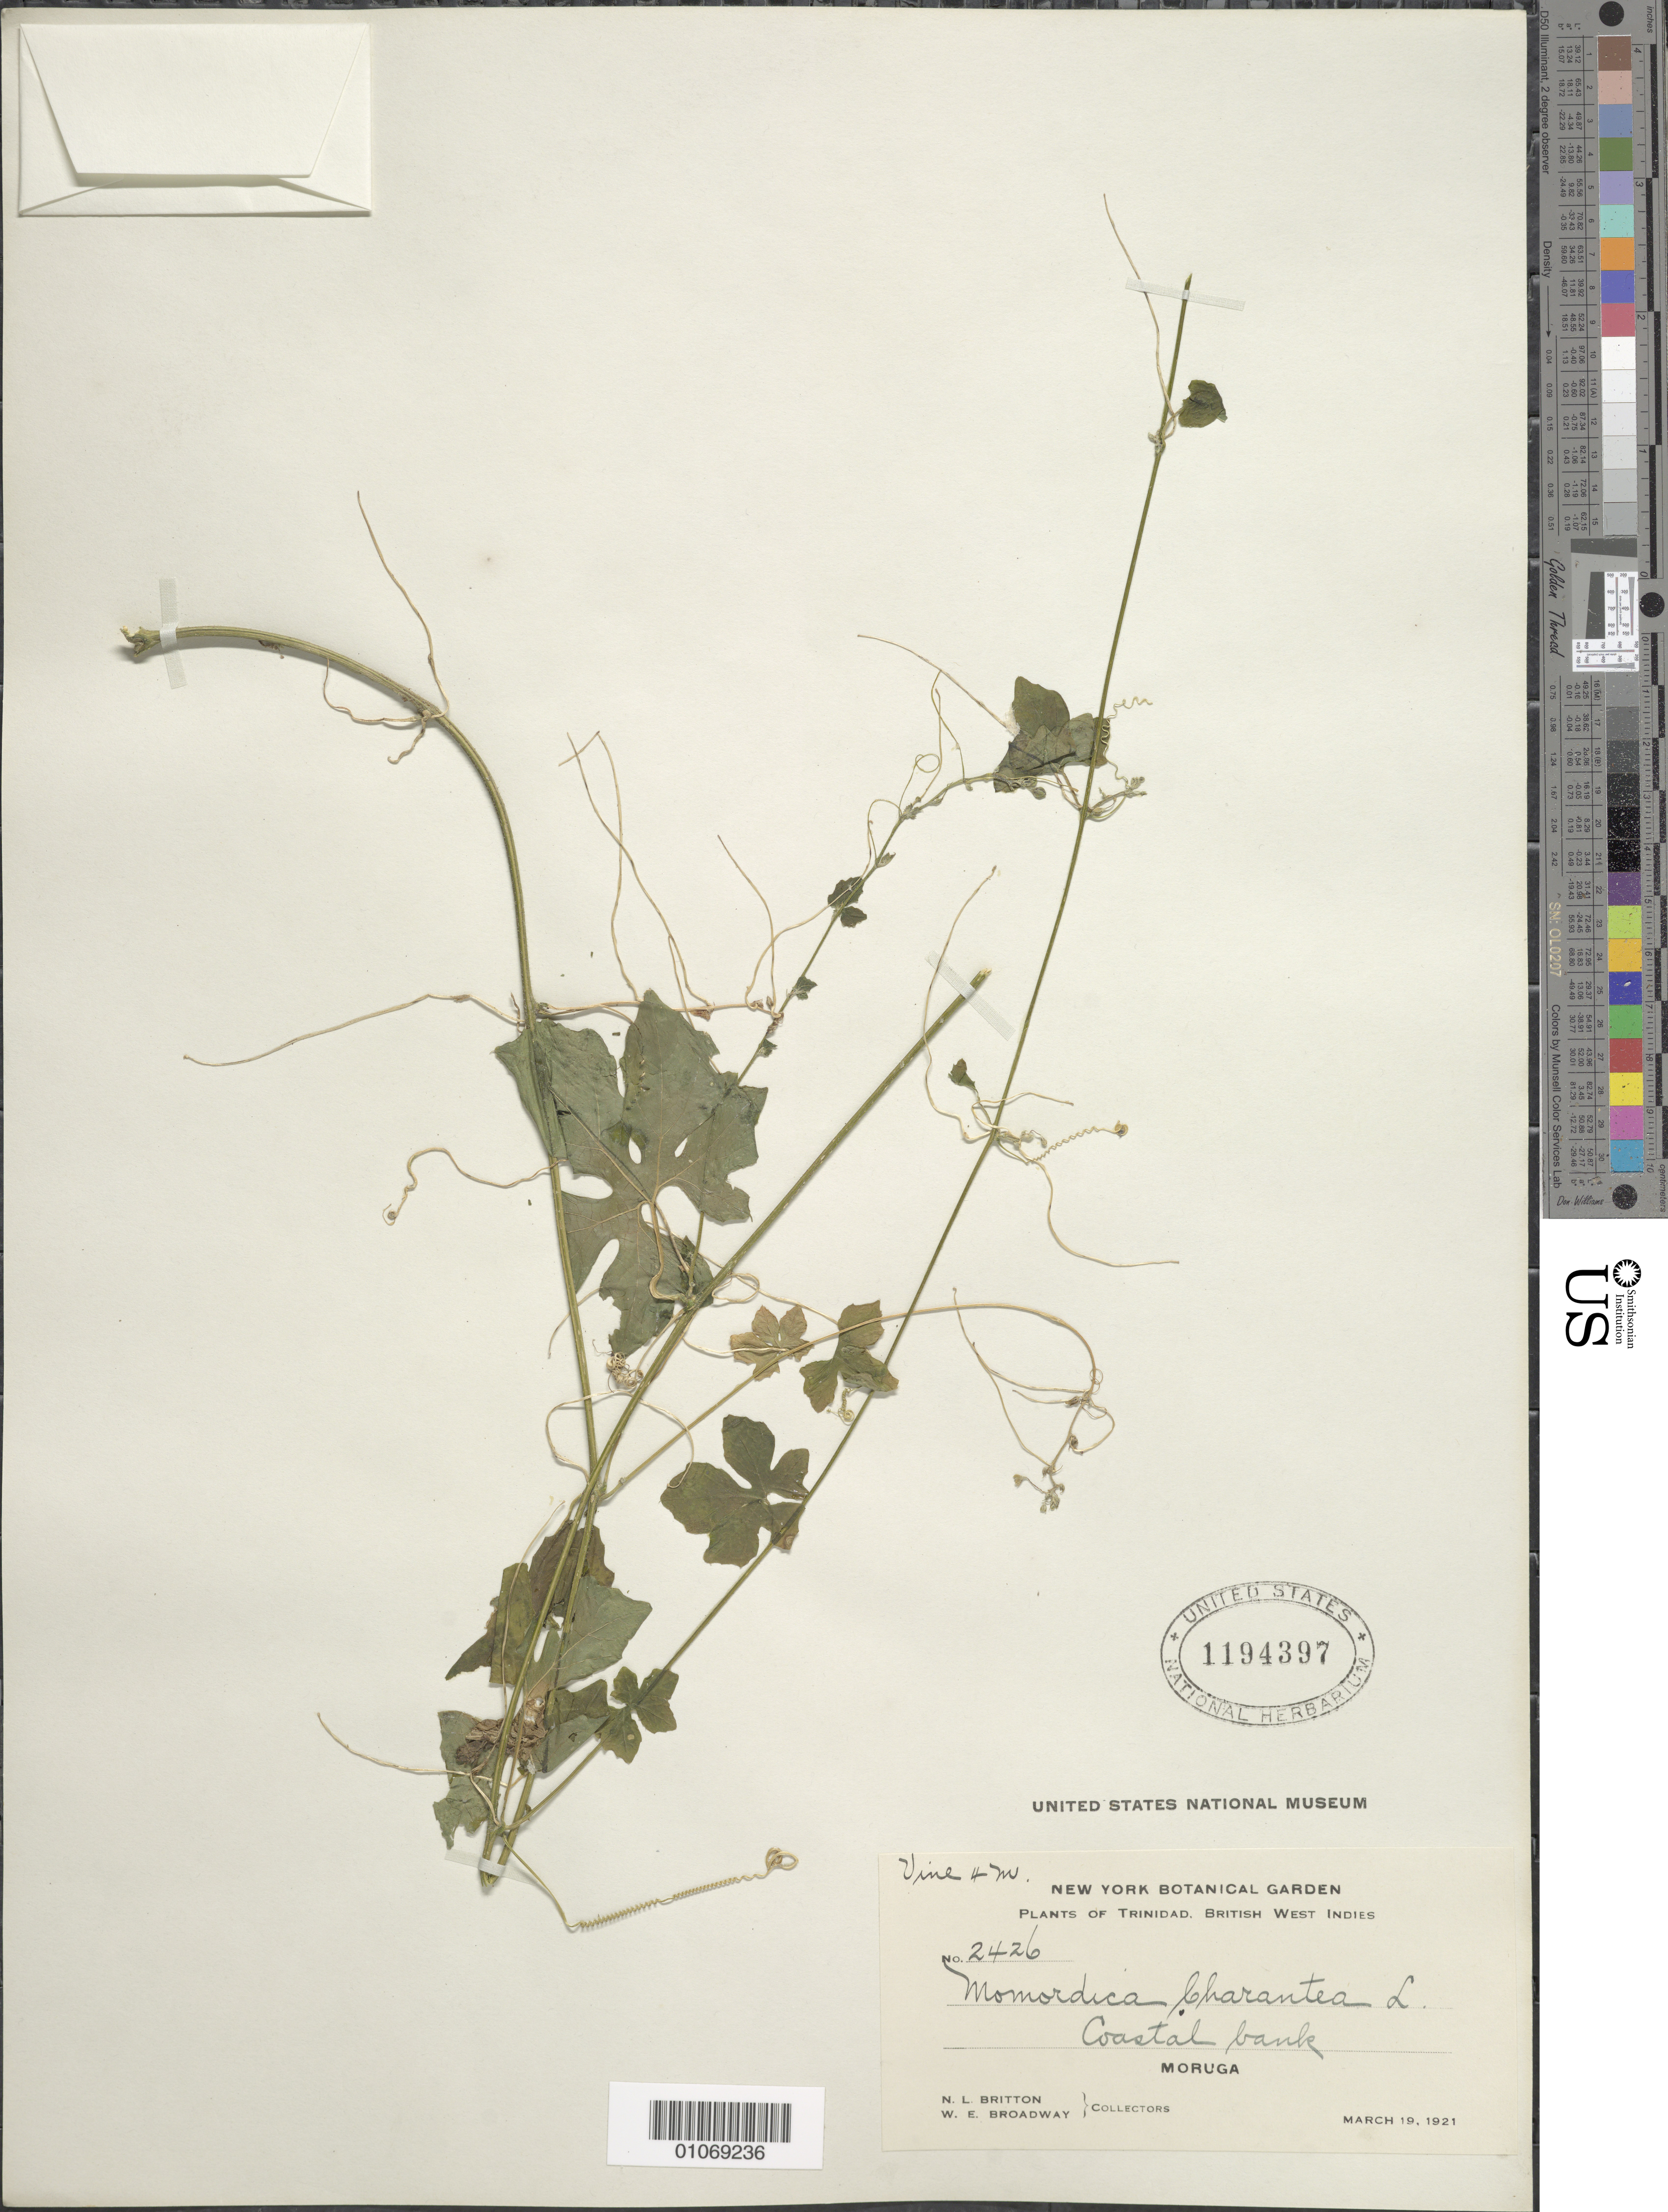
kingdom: Plantae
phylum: Tracheophyta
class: Magnoliopsida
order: Cucurbitales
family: Cucurbitaceae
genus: Momordica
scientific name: Momordica charantia subsp. charantia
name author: L.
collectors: N. Britton & W. E. Broadway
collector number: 2426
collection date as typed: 19 Mar 1921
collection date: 1921-03-19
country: Trinidad and Tobago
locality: Morgua, coastal bank.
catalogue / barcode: US 1194397